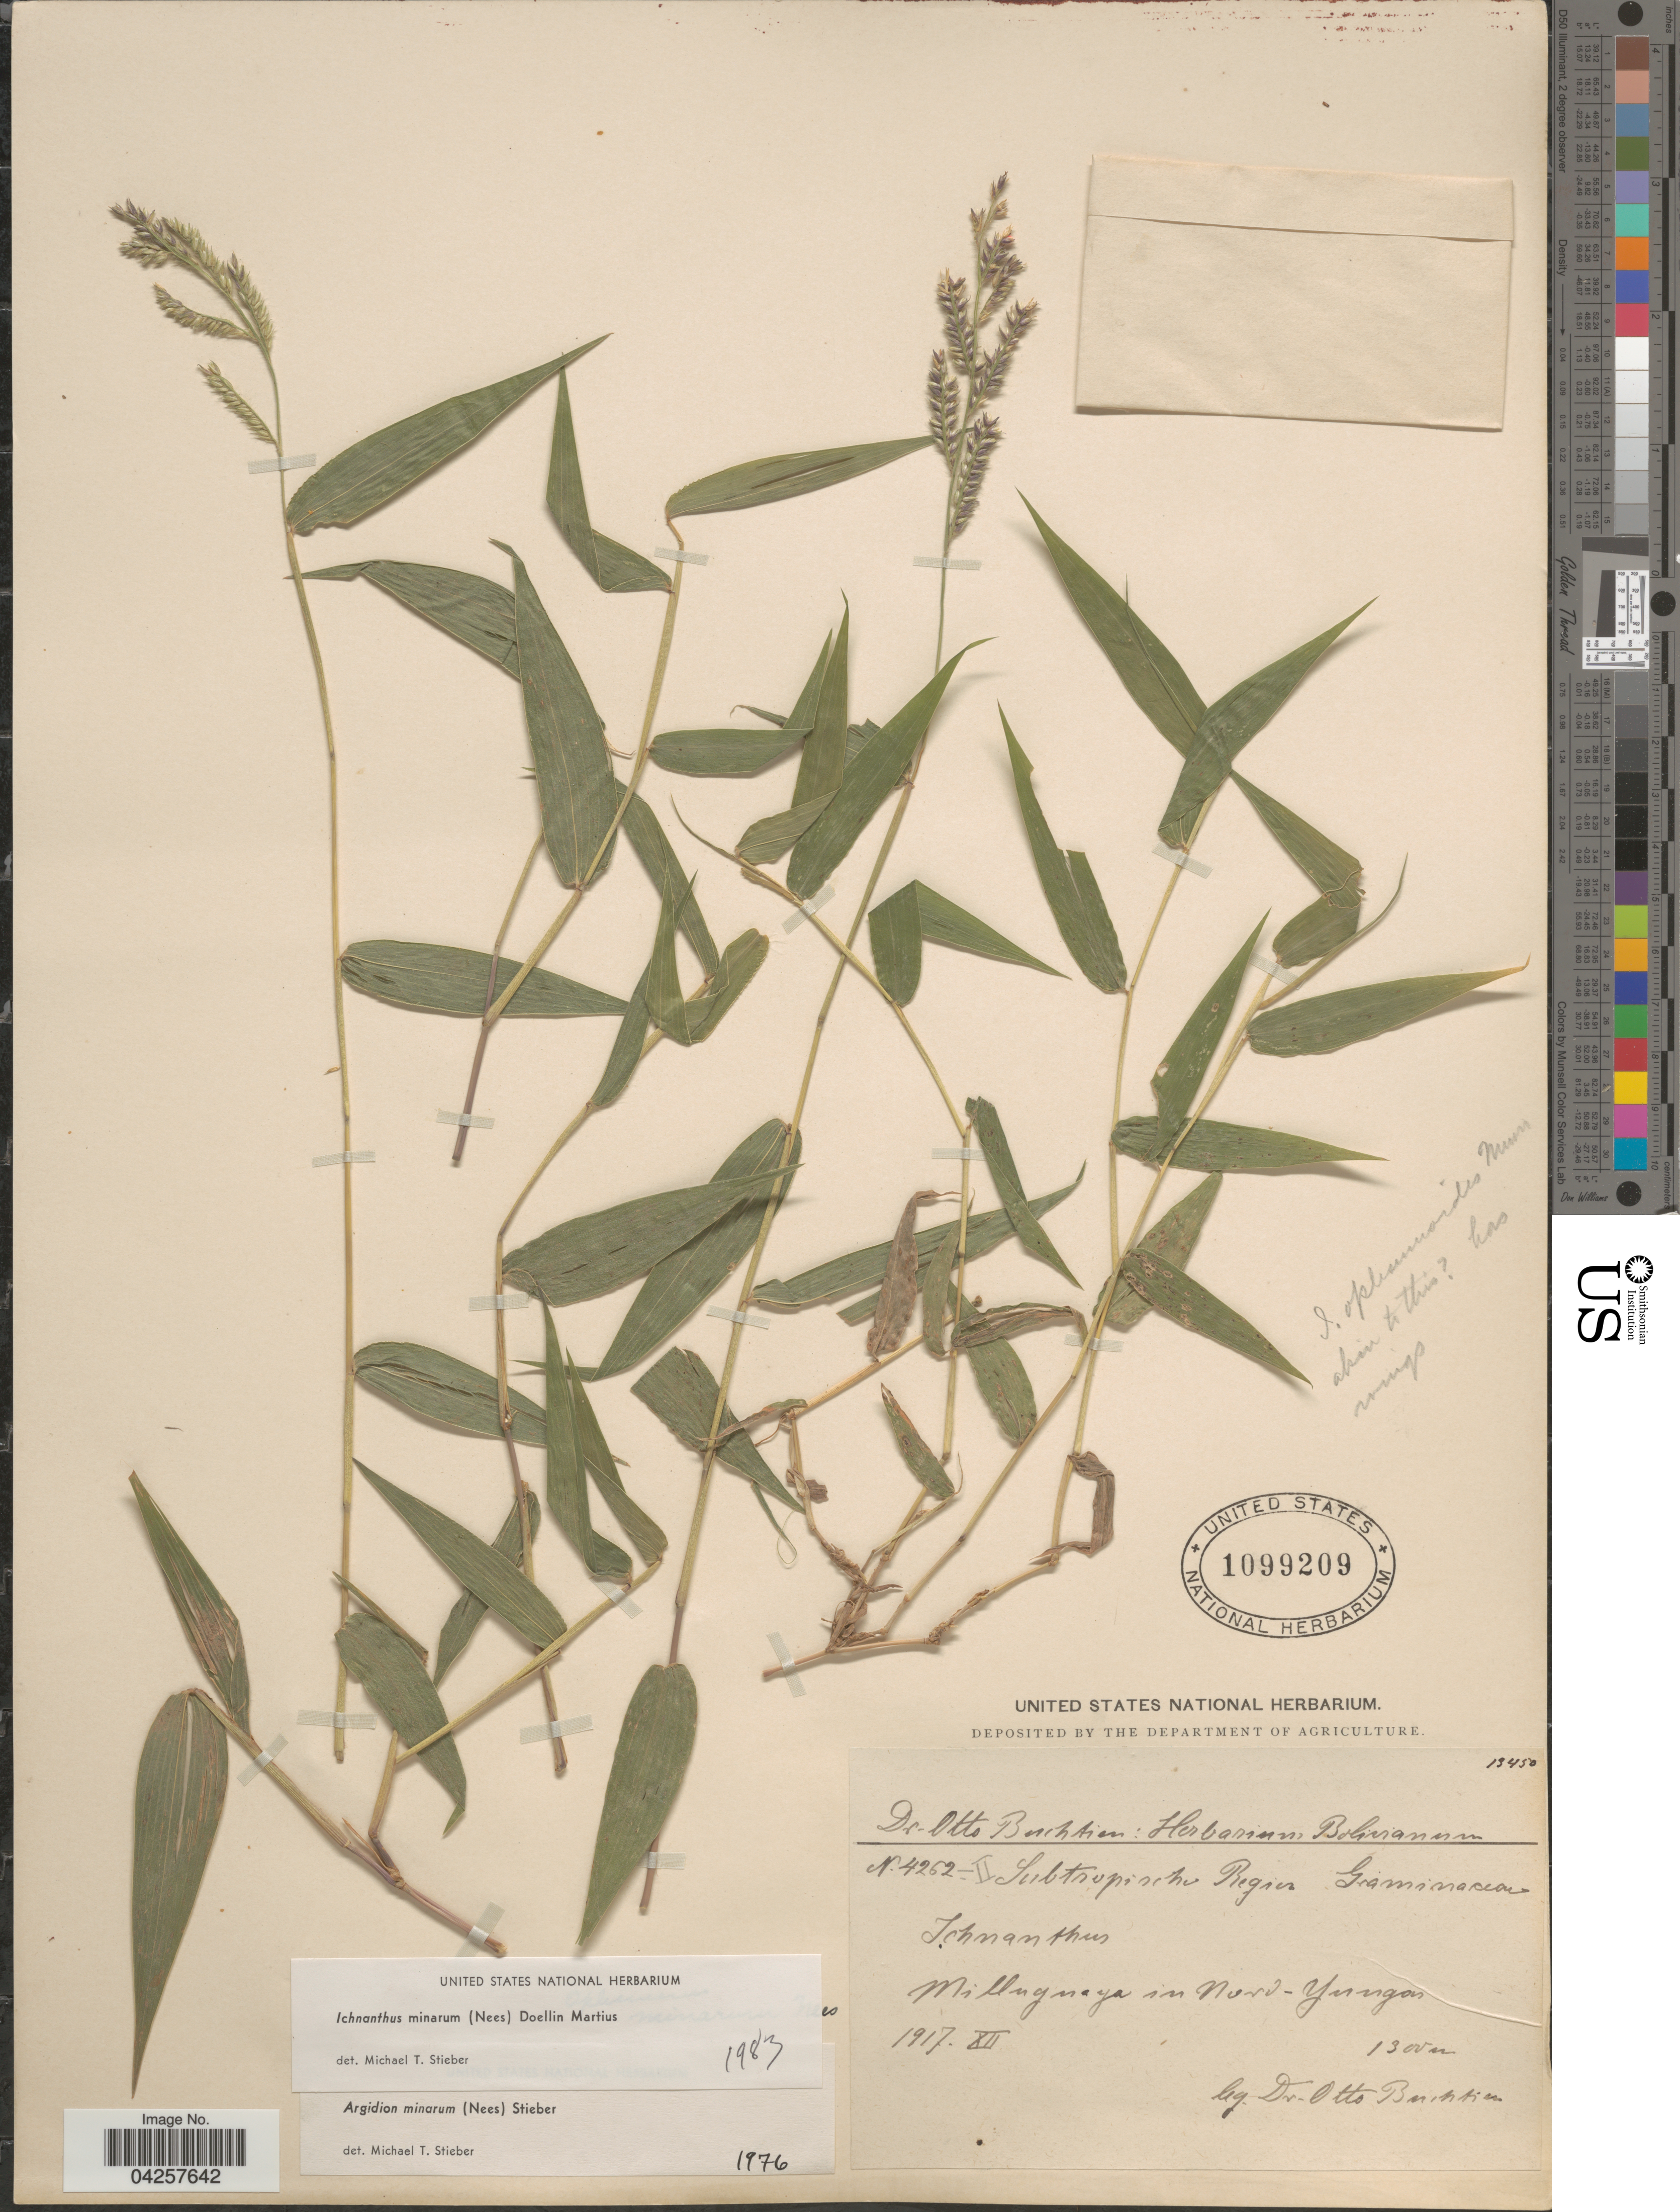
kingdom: Plantae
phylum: Tracheophyta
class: Liliopsida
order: Poales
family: Poaceae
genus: Echinolaena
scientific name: Echinolaena minarum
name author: (Nees) Pilg.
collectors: O. Buchtien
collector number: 4262-II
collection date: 1917-12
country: Bolivia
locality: Subtropische Region. Milluguaya in Nord-Yungas.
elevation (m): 1300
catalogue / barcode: US 1099209